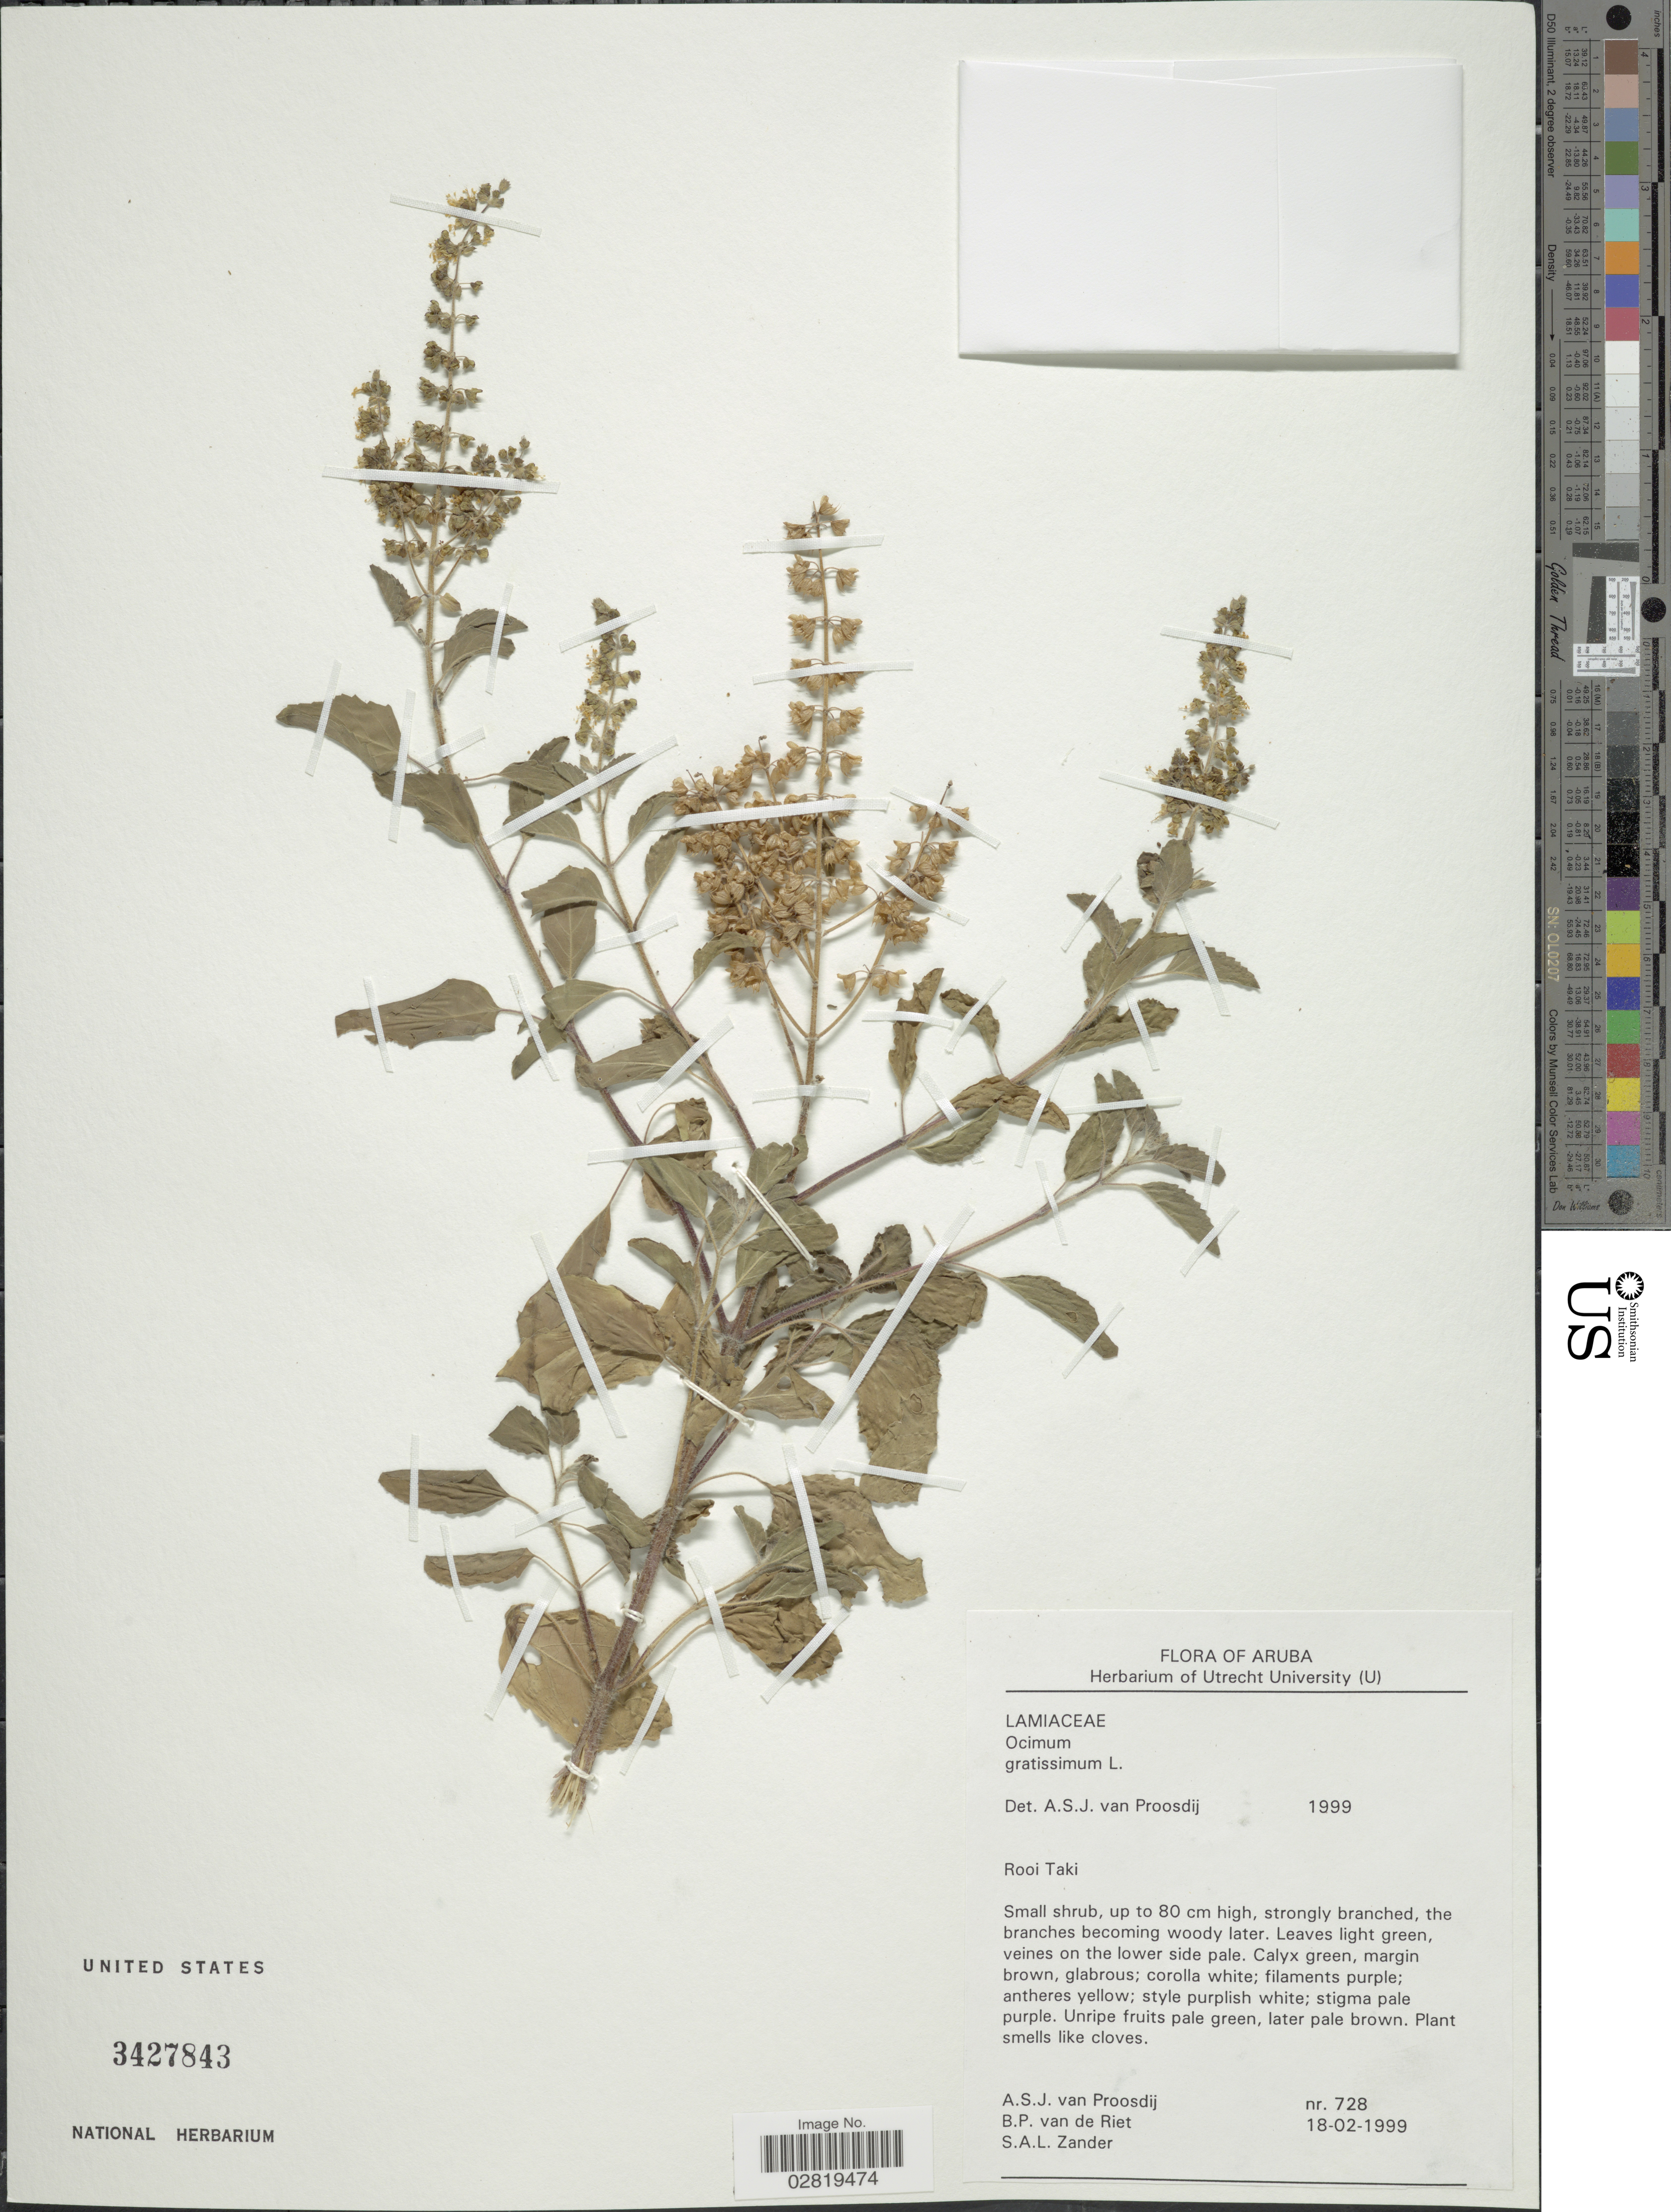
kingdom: Plantae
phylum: Tracheophyta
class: Magnoliopsida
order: Lamiales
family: Lamiaceae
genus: Ocimum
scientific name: Ocimum gratissimum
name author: L.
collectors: A. Proosdij, B. Riet & S. Zander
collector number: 728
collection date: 1999-02-18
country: Aruba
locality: Rooi Taki.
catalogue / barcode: US 3427843